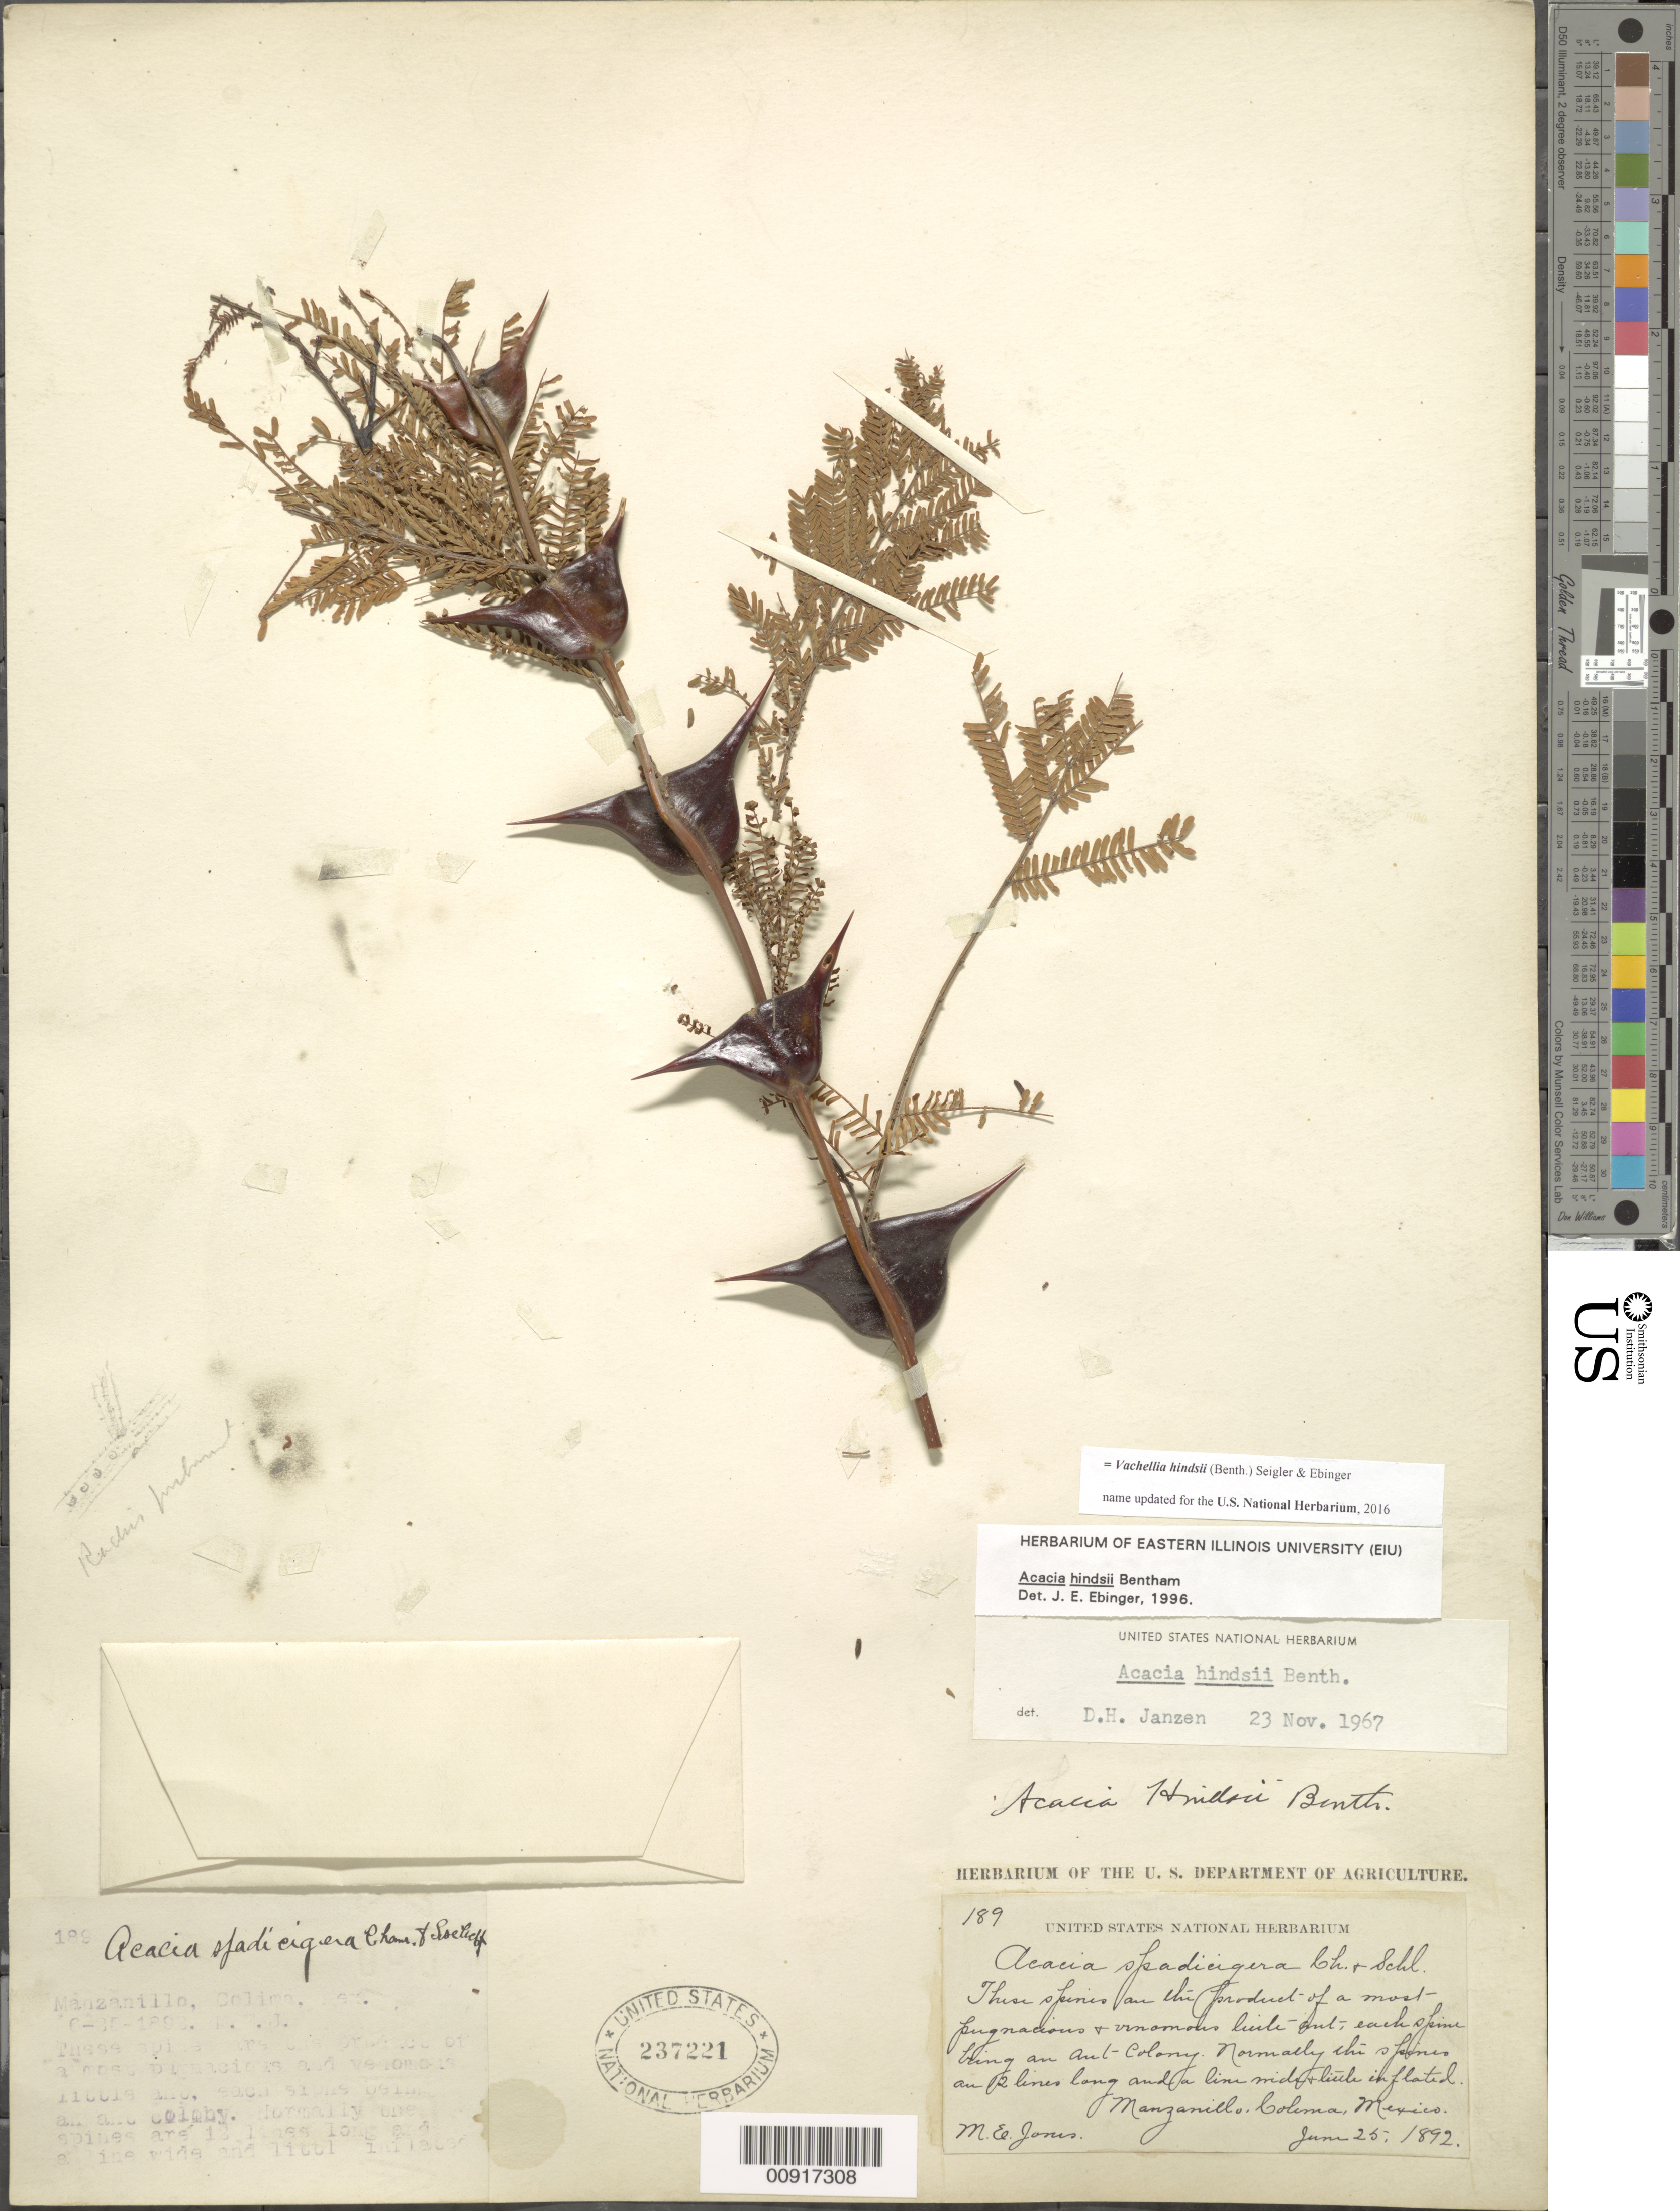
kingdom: Plantae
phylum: Tracheophyta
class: Magnoliopsida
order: Fabales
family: Fabaceae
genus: Vachellia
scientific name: Vachellia hindsii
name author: (Benth.) Seigler & Ebinger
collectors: M. E. Jones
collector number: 189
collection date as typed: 25 Jun 1892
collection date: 1892-06-25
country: Mexico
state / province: Colima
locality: Manzanillo, Colima.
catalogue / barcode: US 237221